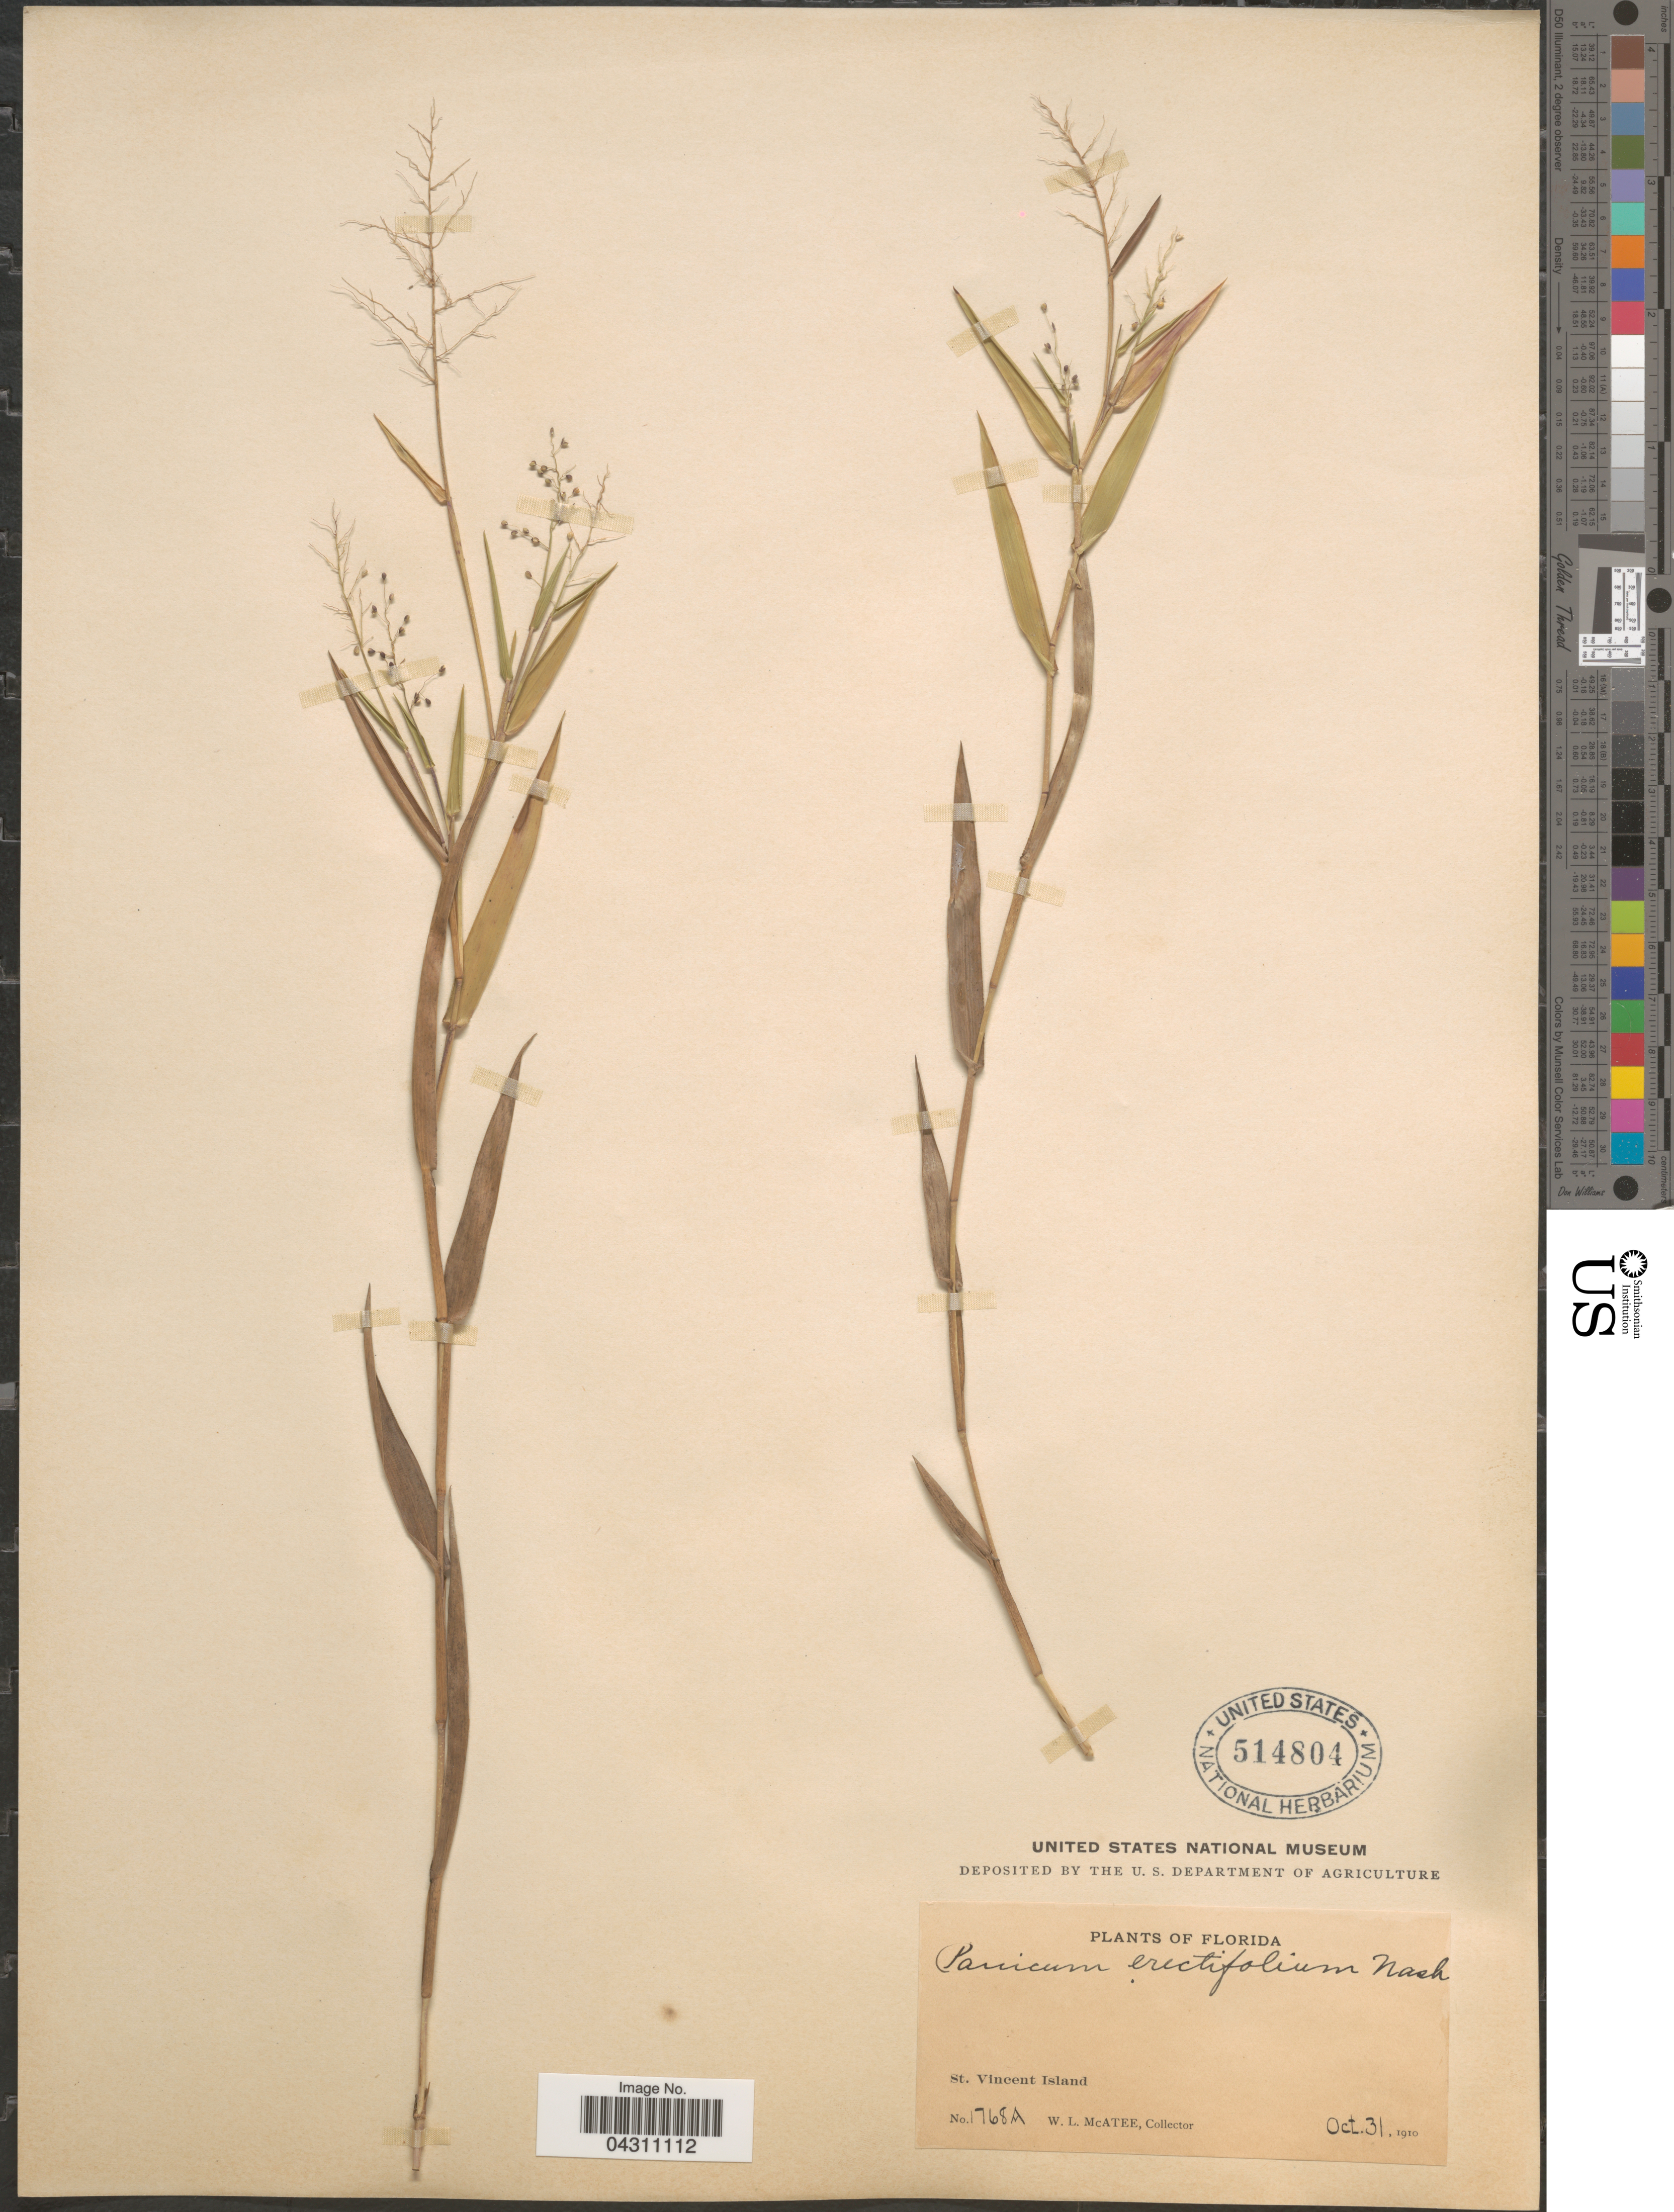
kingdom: Plantae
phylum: Tracheophyta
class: Liliopsida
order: Poales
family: Poaceae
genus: Dichanthelium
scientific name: Dichanthelium sphaerocarpon var. floridanum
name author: (Vasey) Davidse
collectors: W. McAtee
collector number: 1768A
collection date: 1910-10-31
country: United States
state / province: Florida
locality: St. Vincent Island.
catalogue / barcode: US 514804